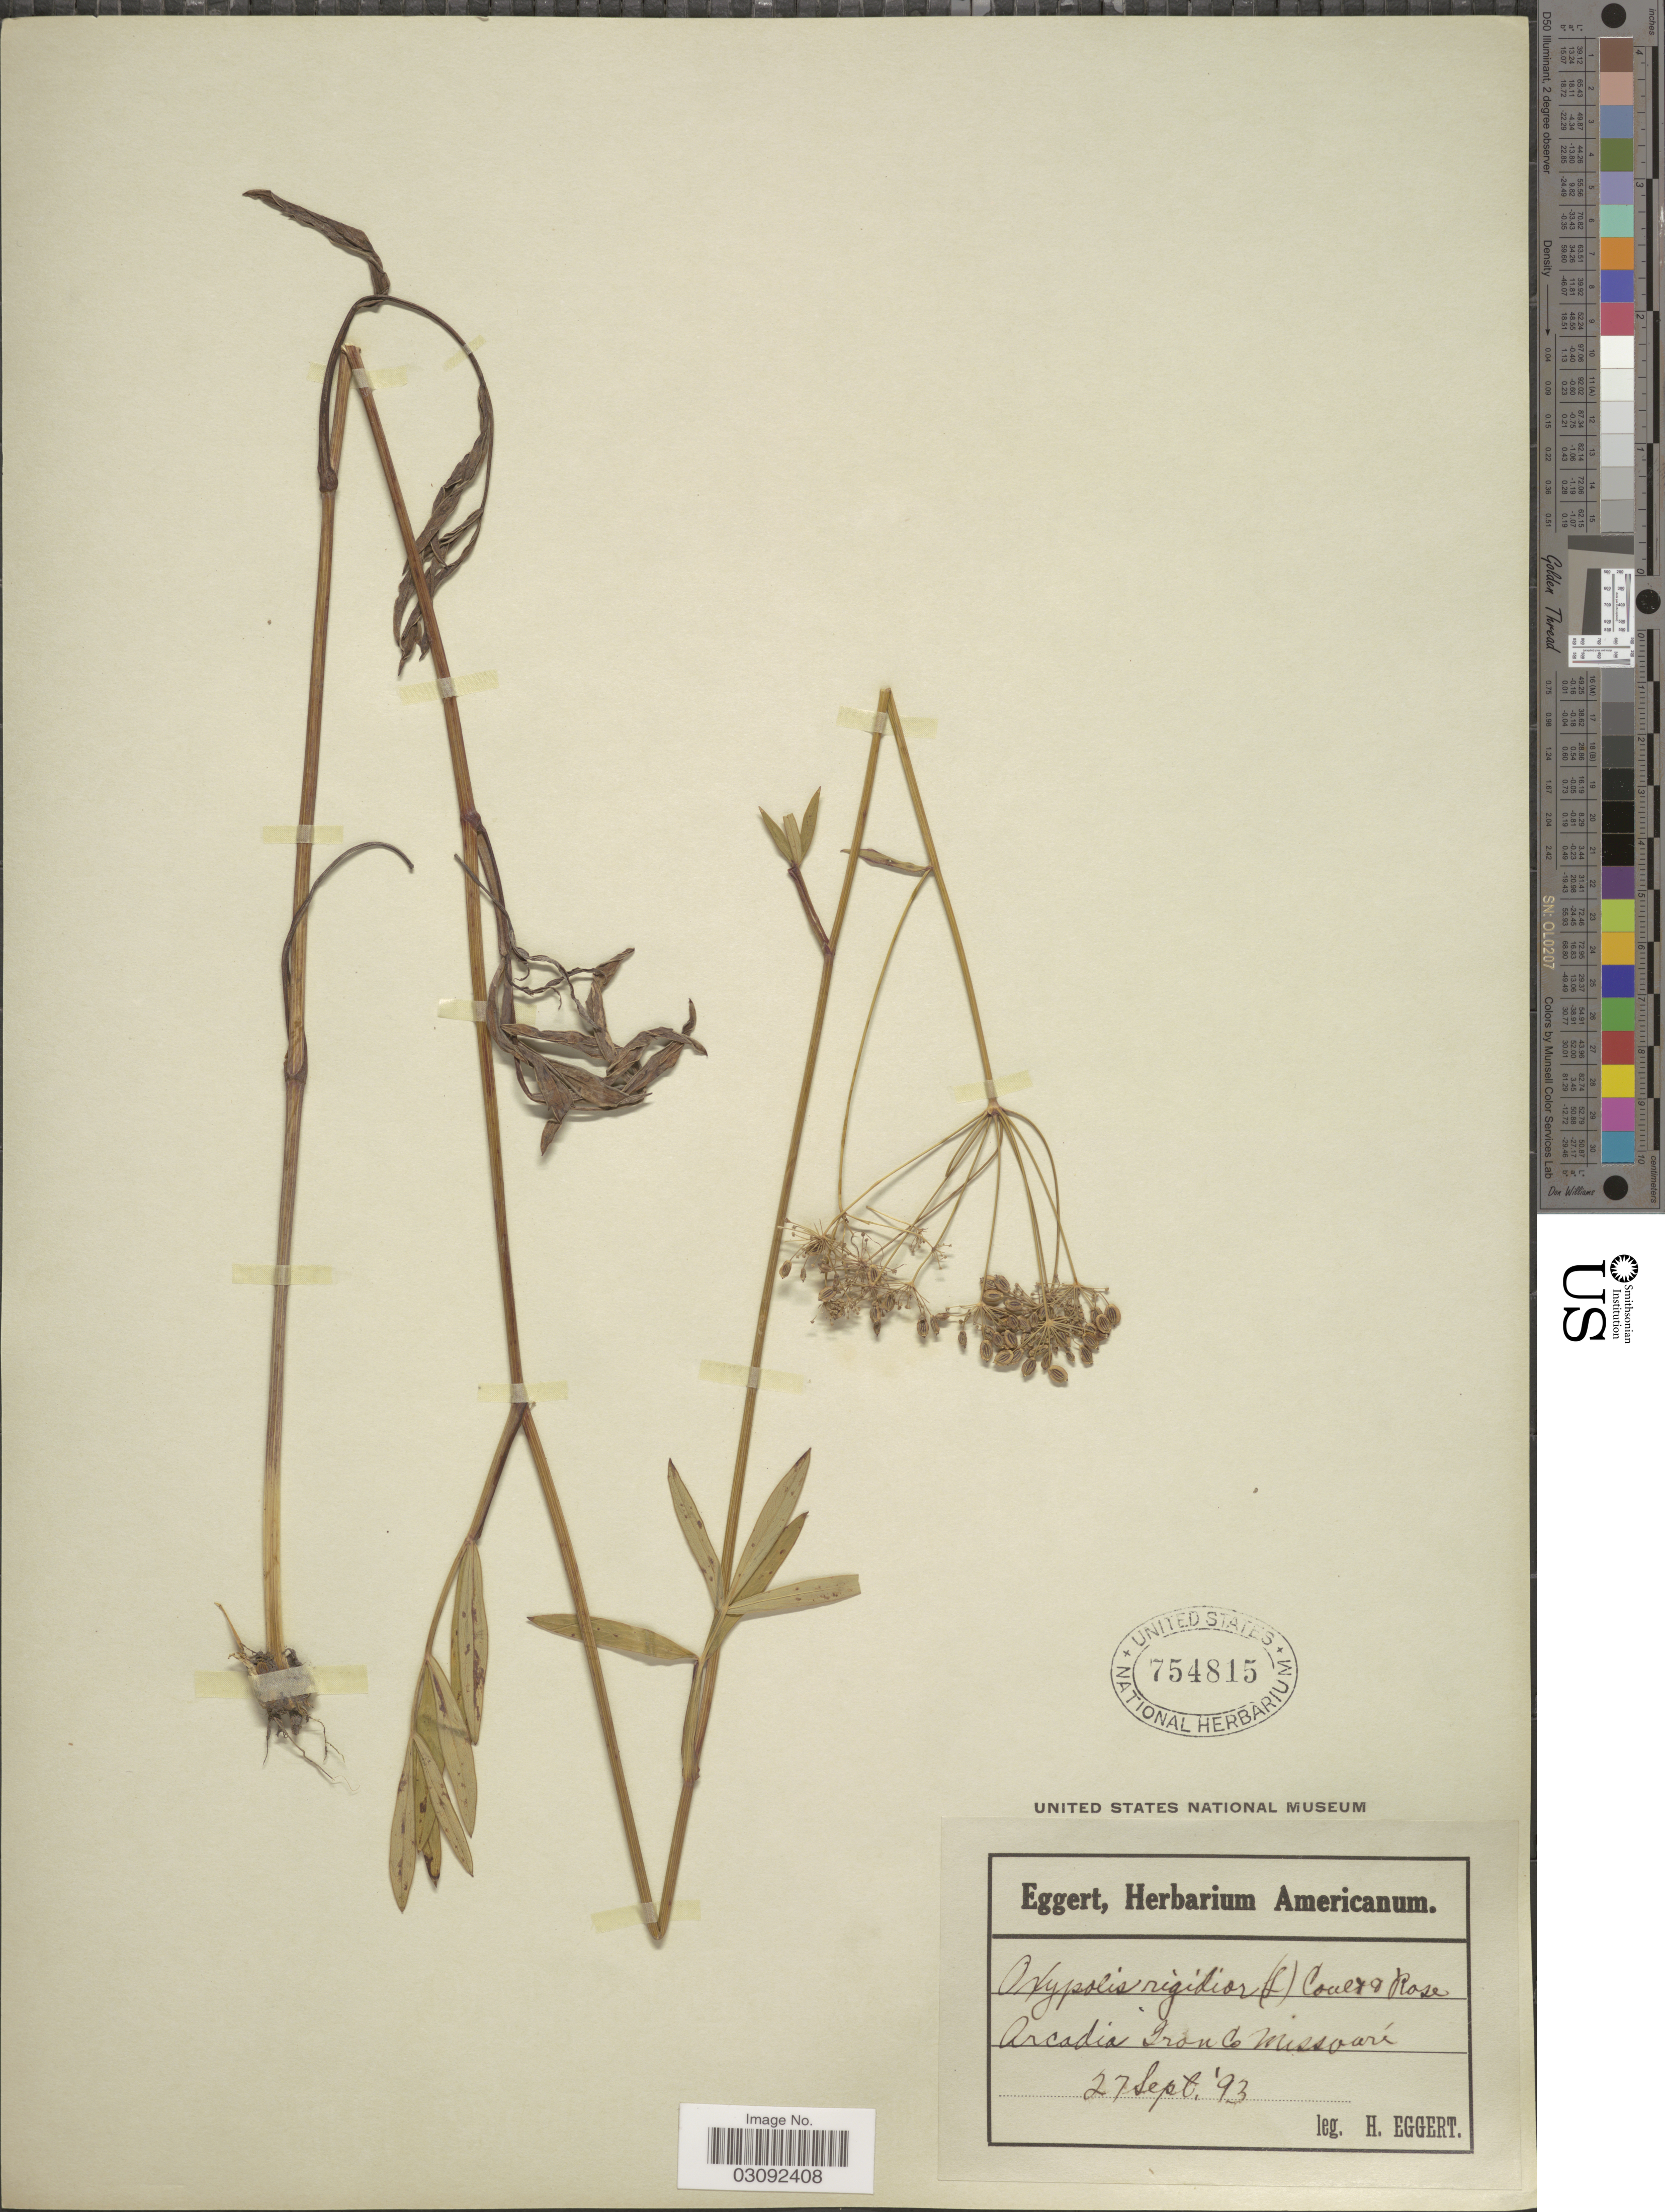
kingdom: Plantae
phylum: Tracheophyta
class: Magnoliopsida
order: Apiales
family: Apiaceae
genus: Oxypolis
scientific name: Oxypolis rigidior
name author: (L.) Raf.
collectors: H. Eggert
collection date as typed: Transcribed d/m/y: 27/9/93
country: United States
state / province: Missouri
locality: Arcadia Iron Co.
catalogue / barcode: US 754815